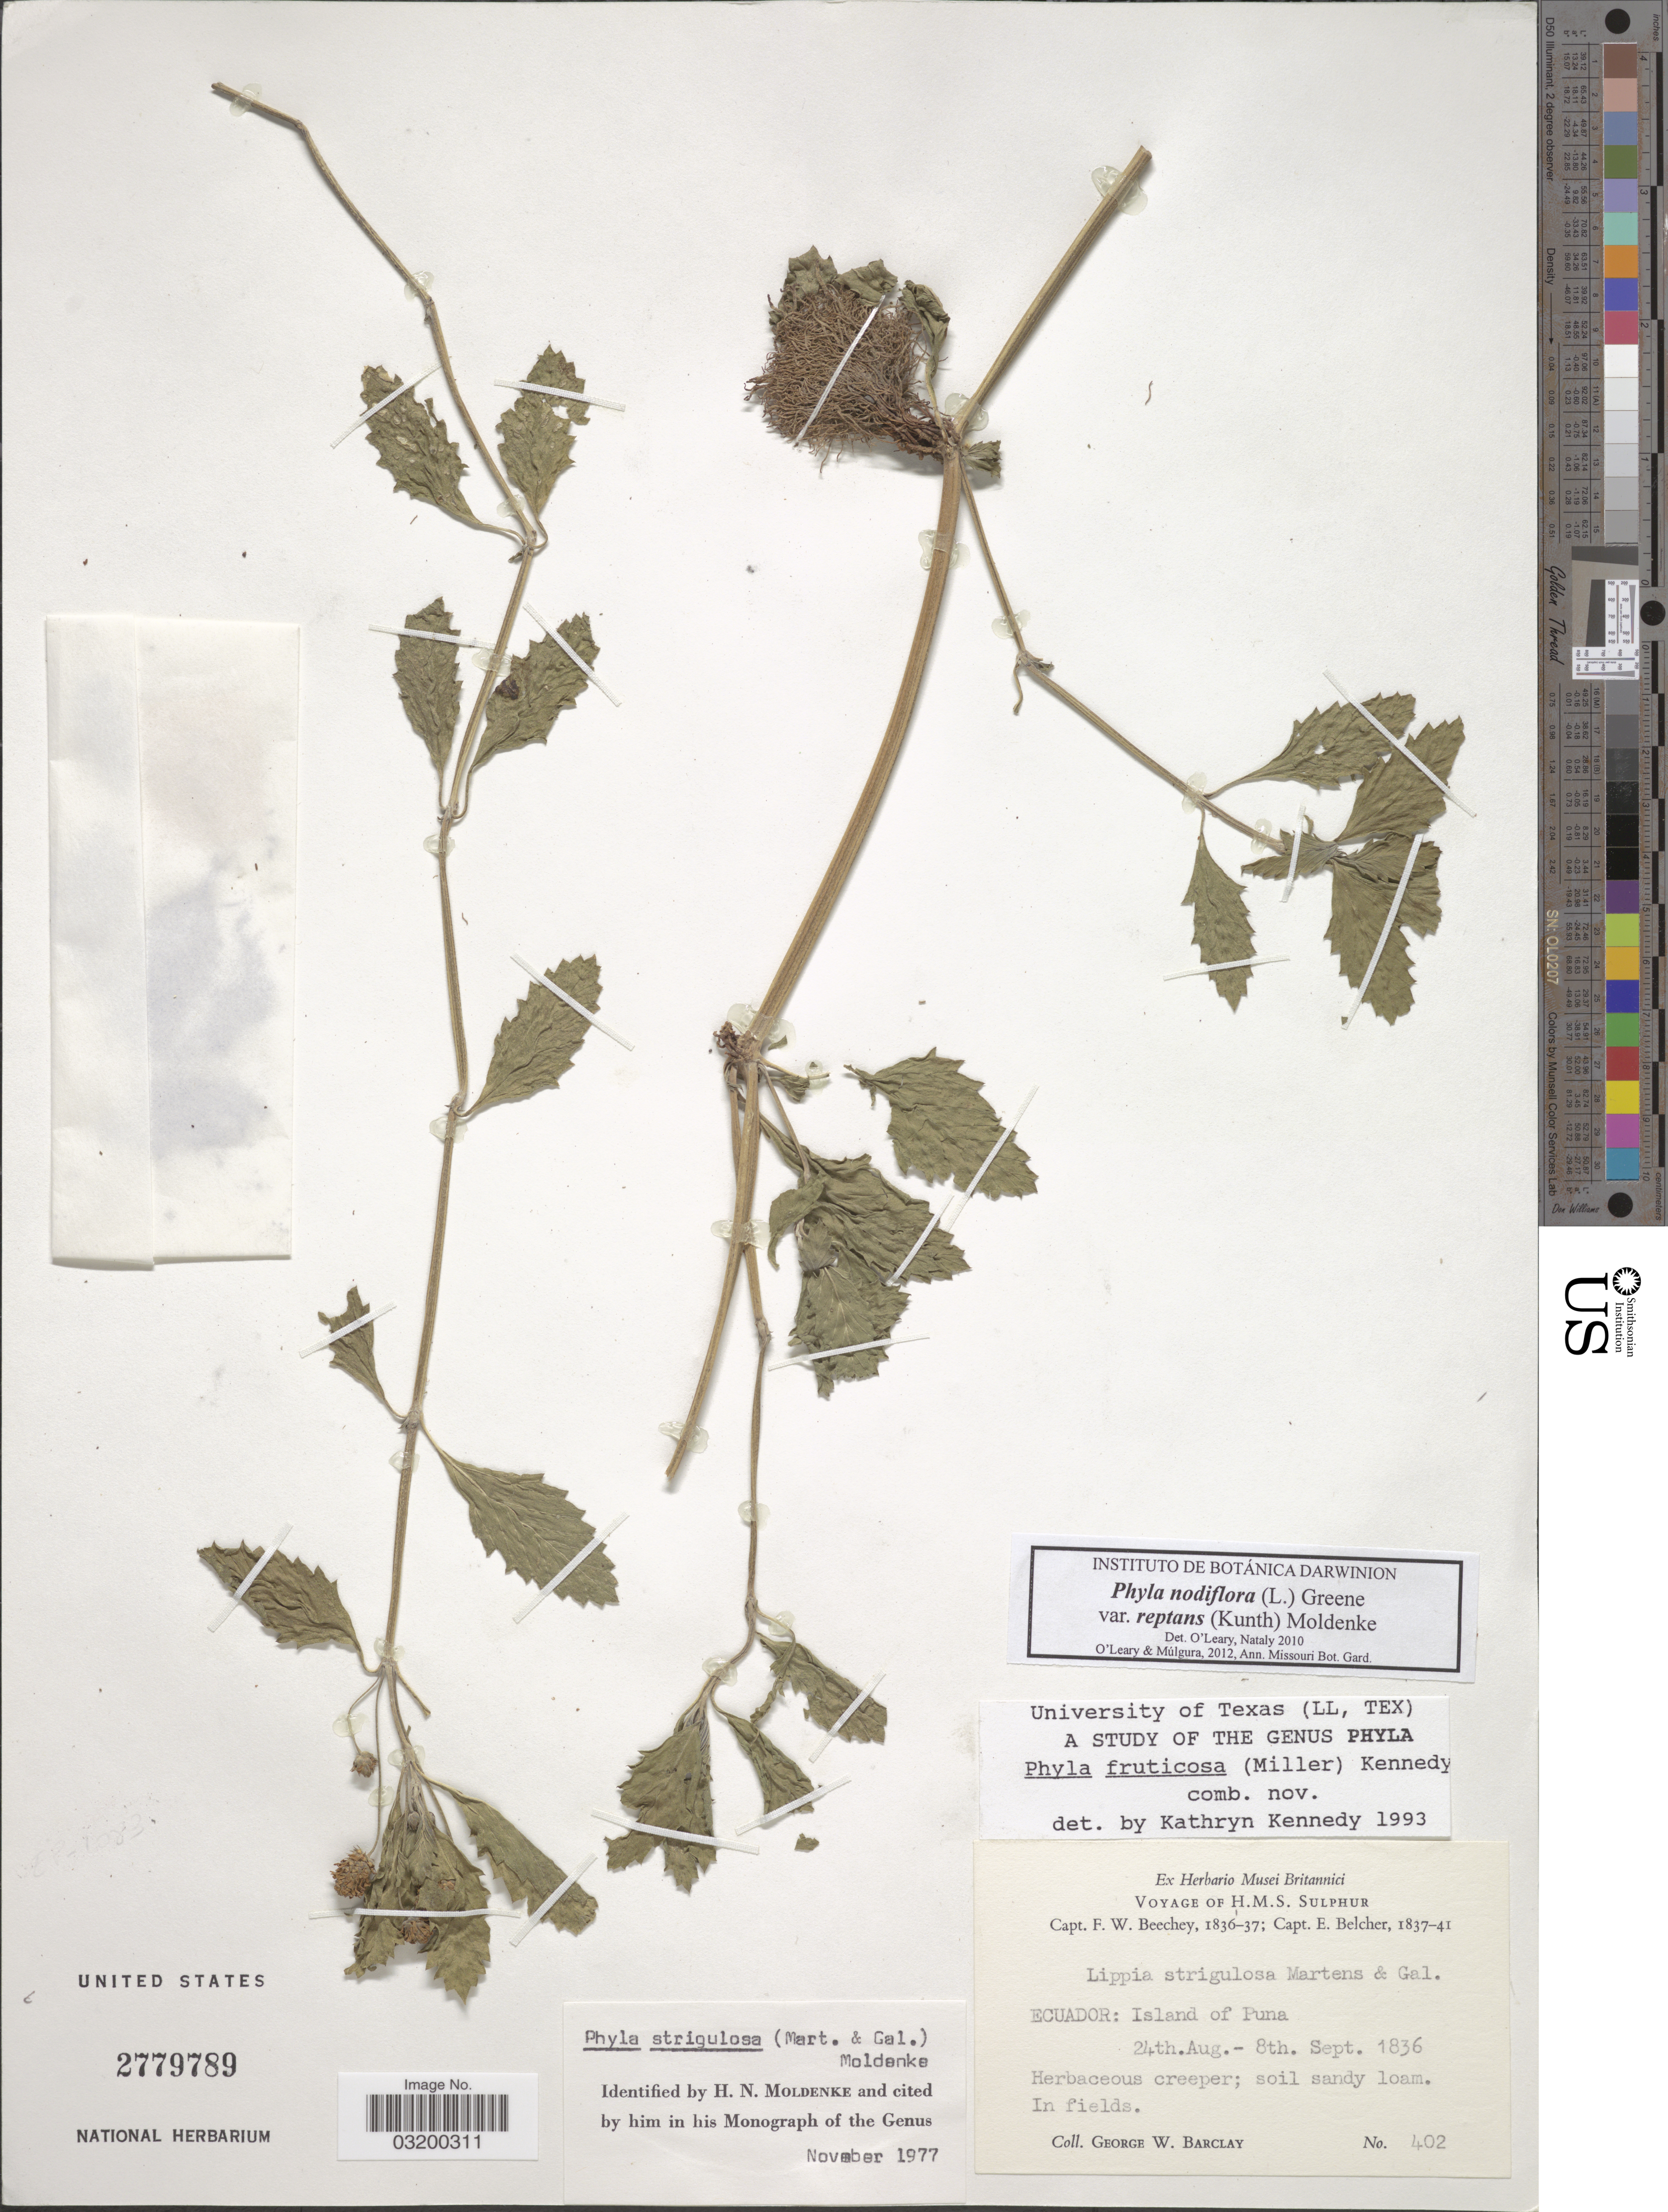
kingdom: Plantae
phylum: Tracheophyta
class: Magnoliopsida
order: Lamiales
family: Verbenaceae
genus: Phyla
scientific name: Phyla nodiflora var. reptans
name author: (Kunth) Moldenke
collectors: G. W. Barclay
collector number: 402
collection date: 1836-08-24/1836-09-08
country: Ecuador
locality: Island of Puna. In fields.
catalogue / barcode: US 2779789